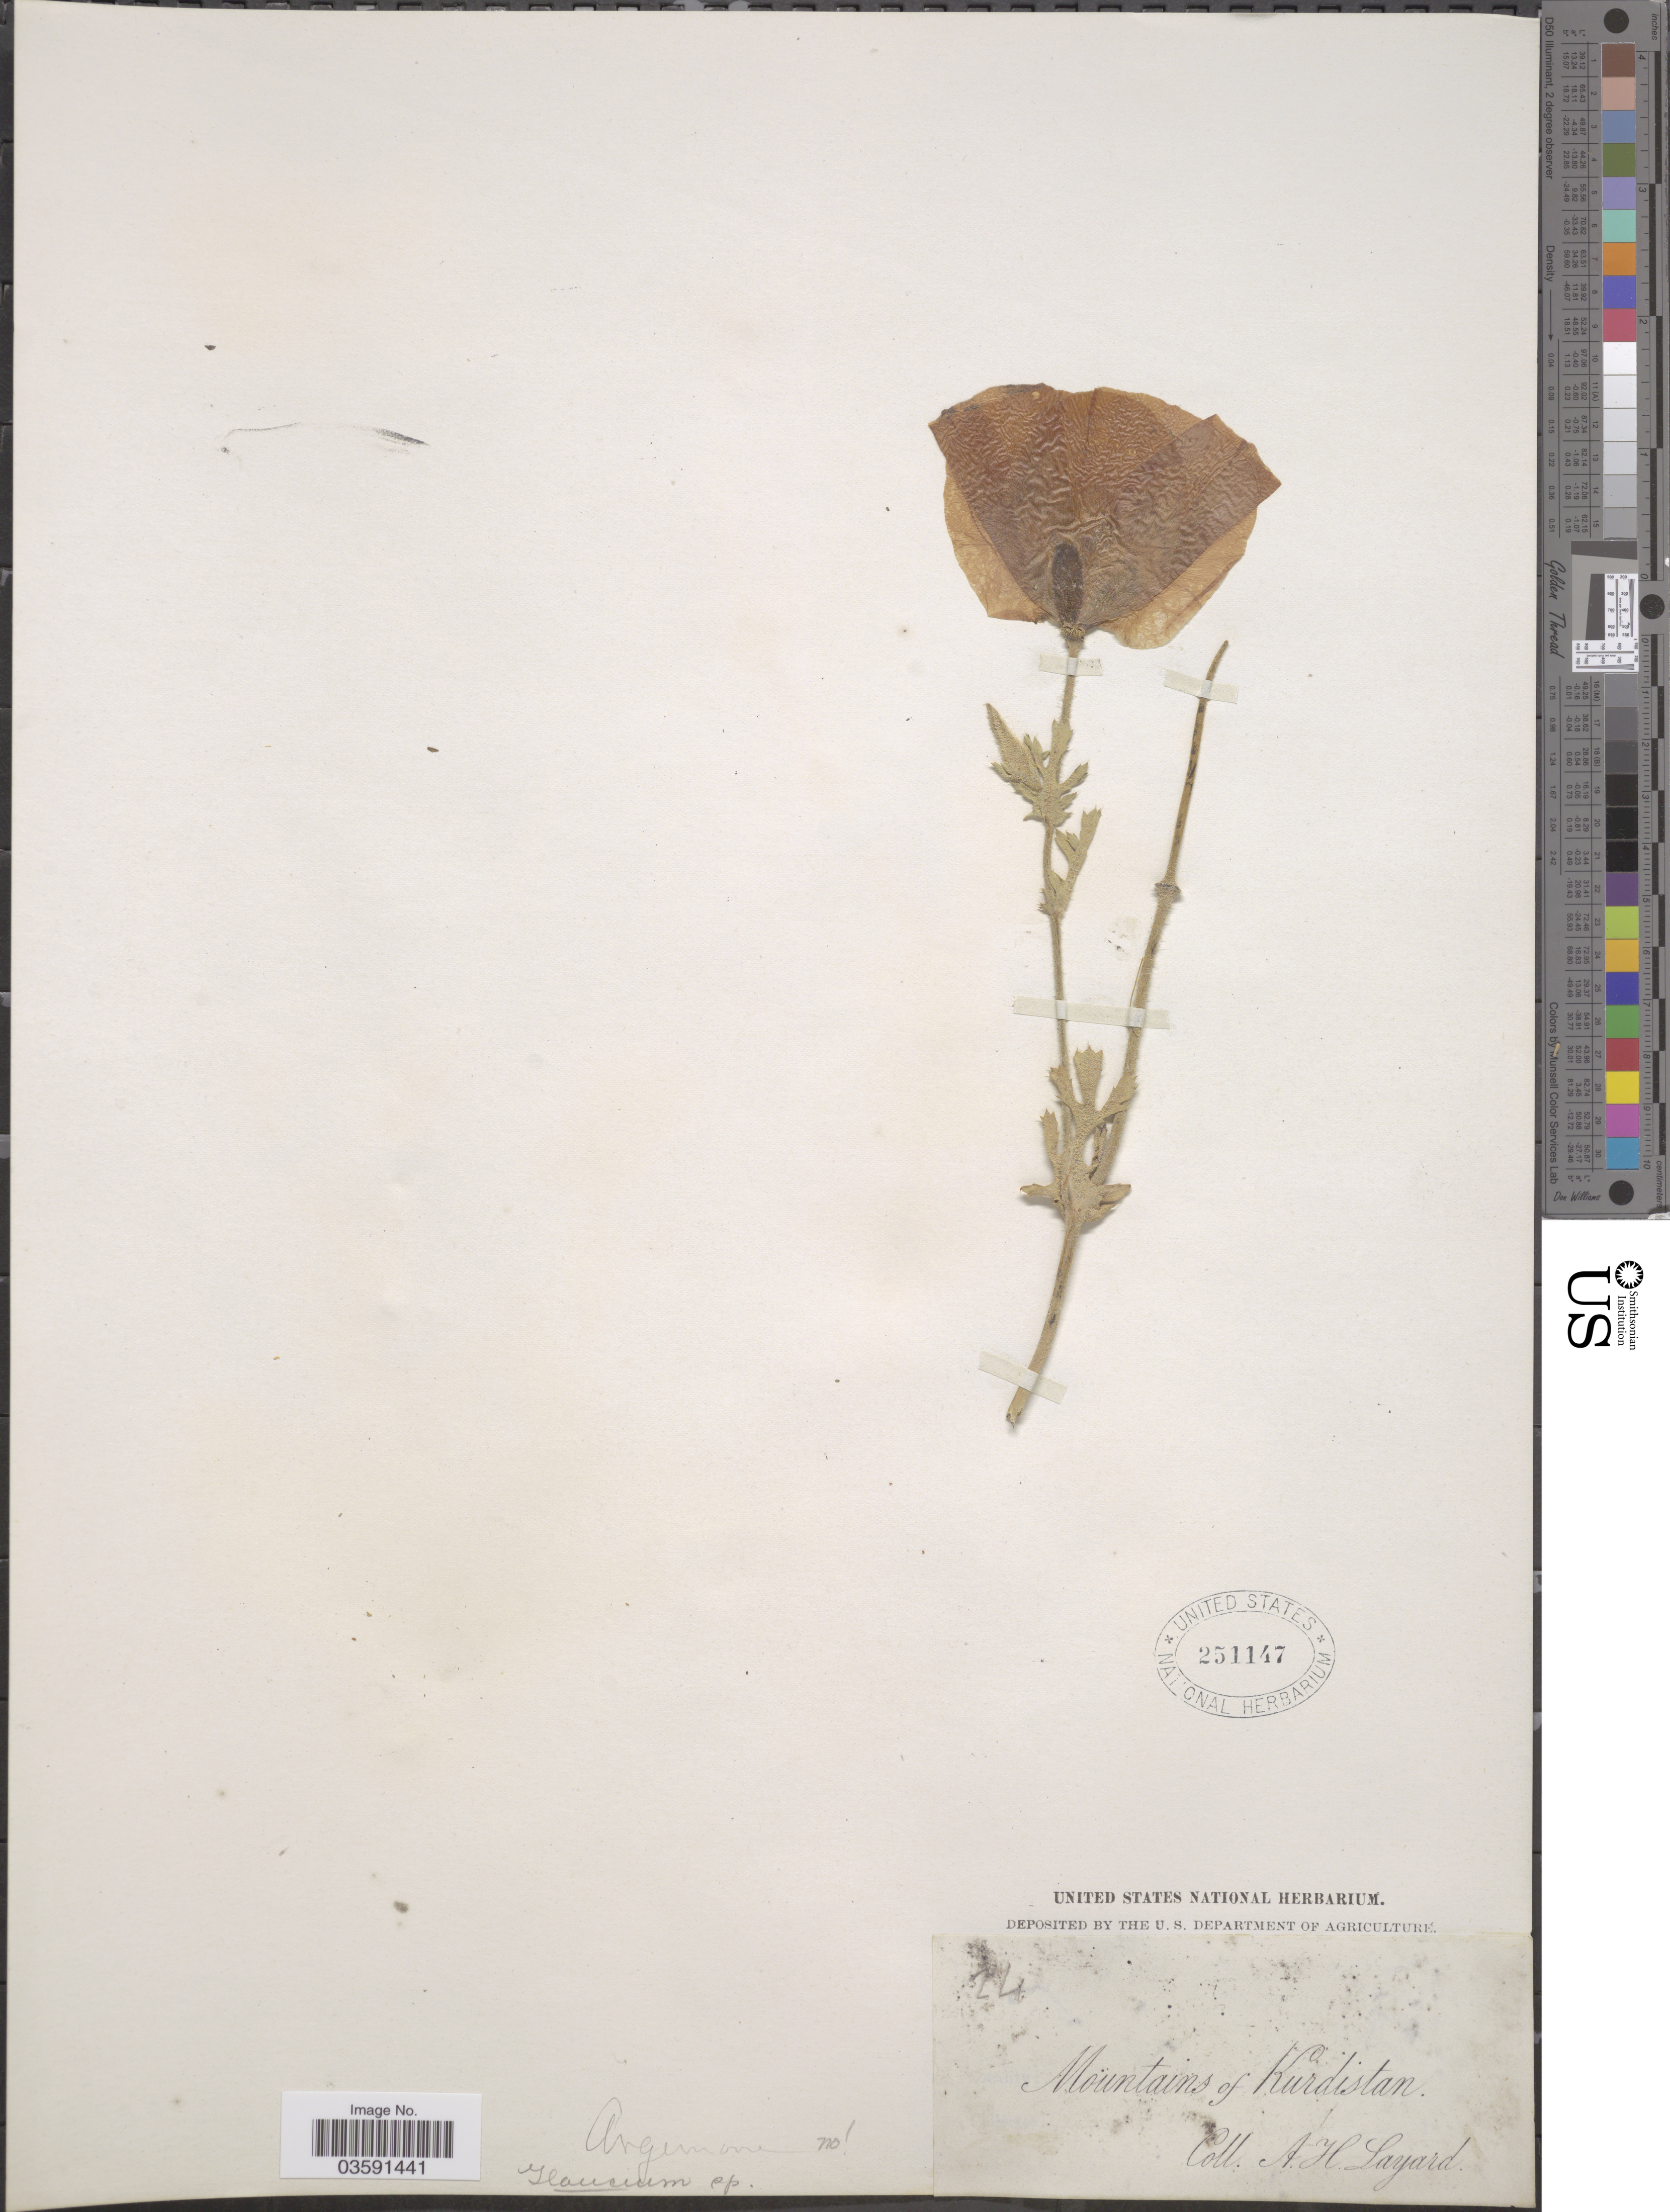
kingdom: Plantae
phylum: Tracheophyta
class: Magnoliopsida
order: Ranunculales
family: Papaveraceae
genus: Glaucium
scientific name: Glaucium sp.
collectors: A. Layard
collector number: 24*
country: Iran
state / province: Kurdistan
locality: Mountains of Kurdistan.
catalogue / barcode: US 251147